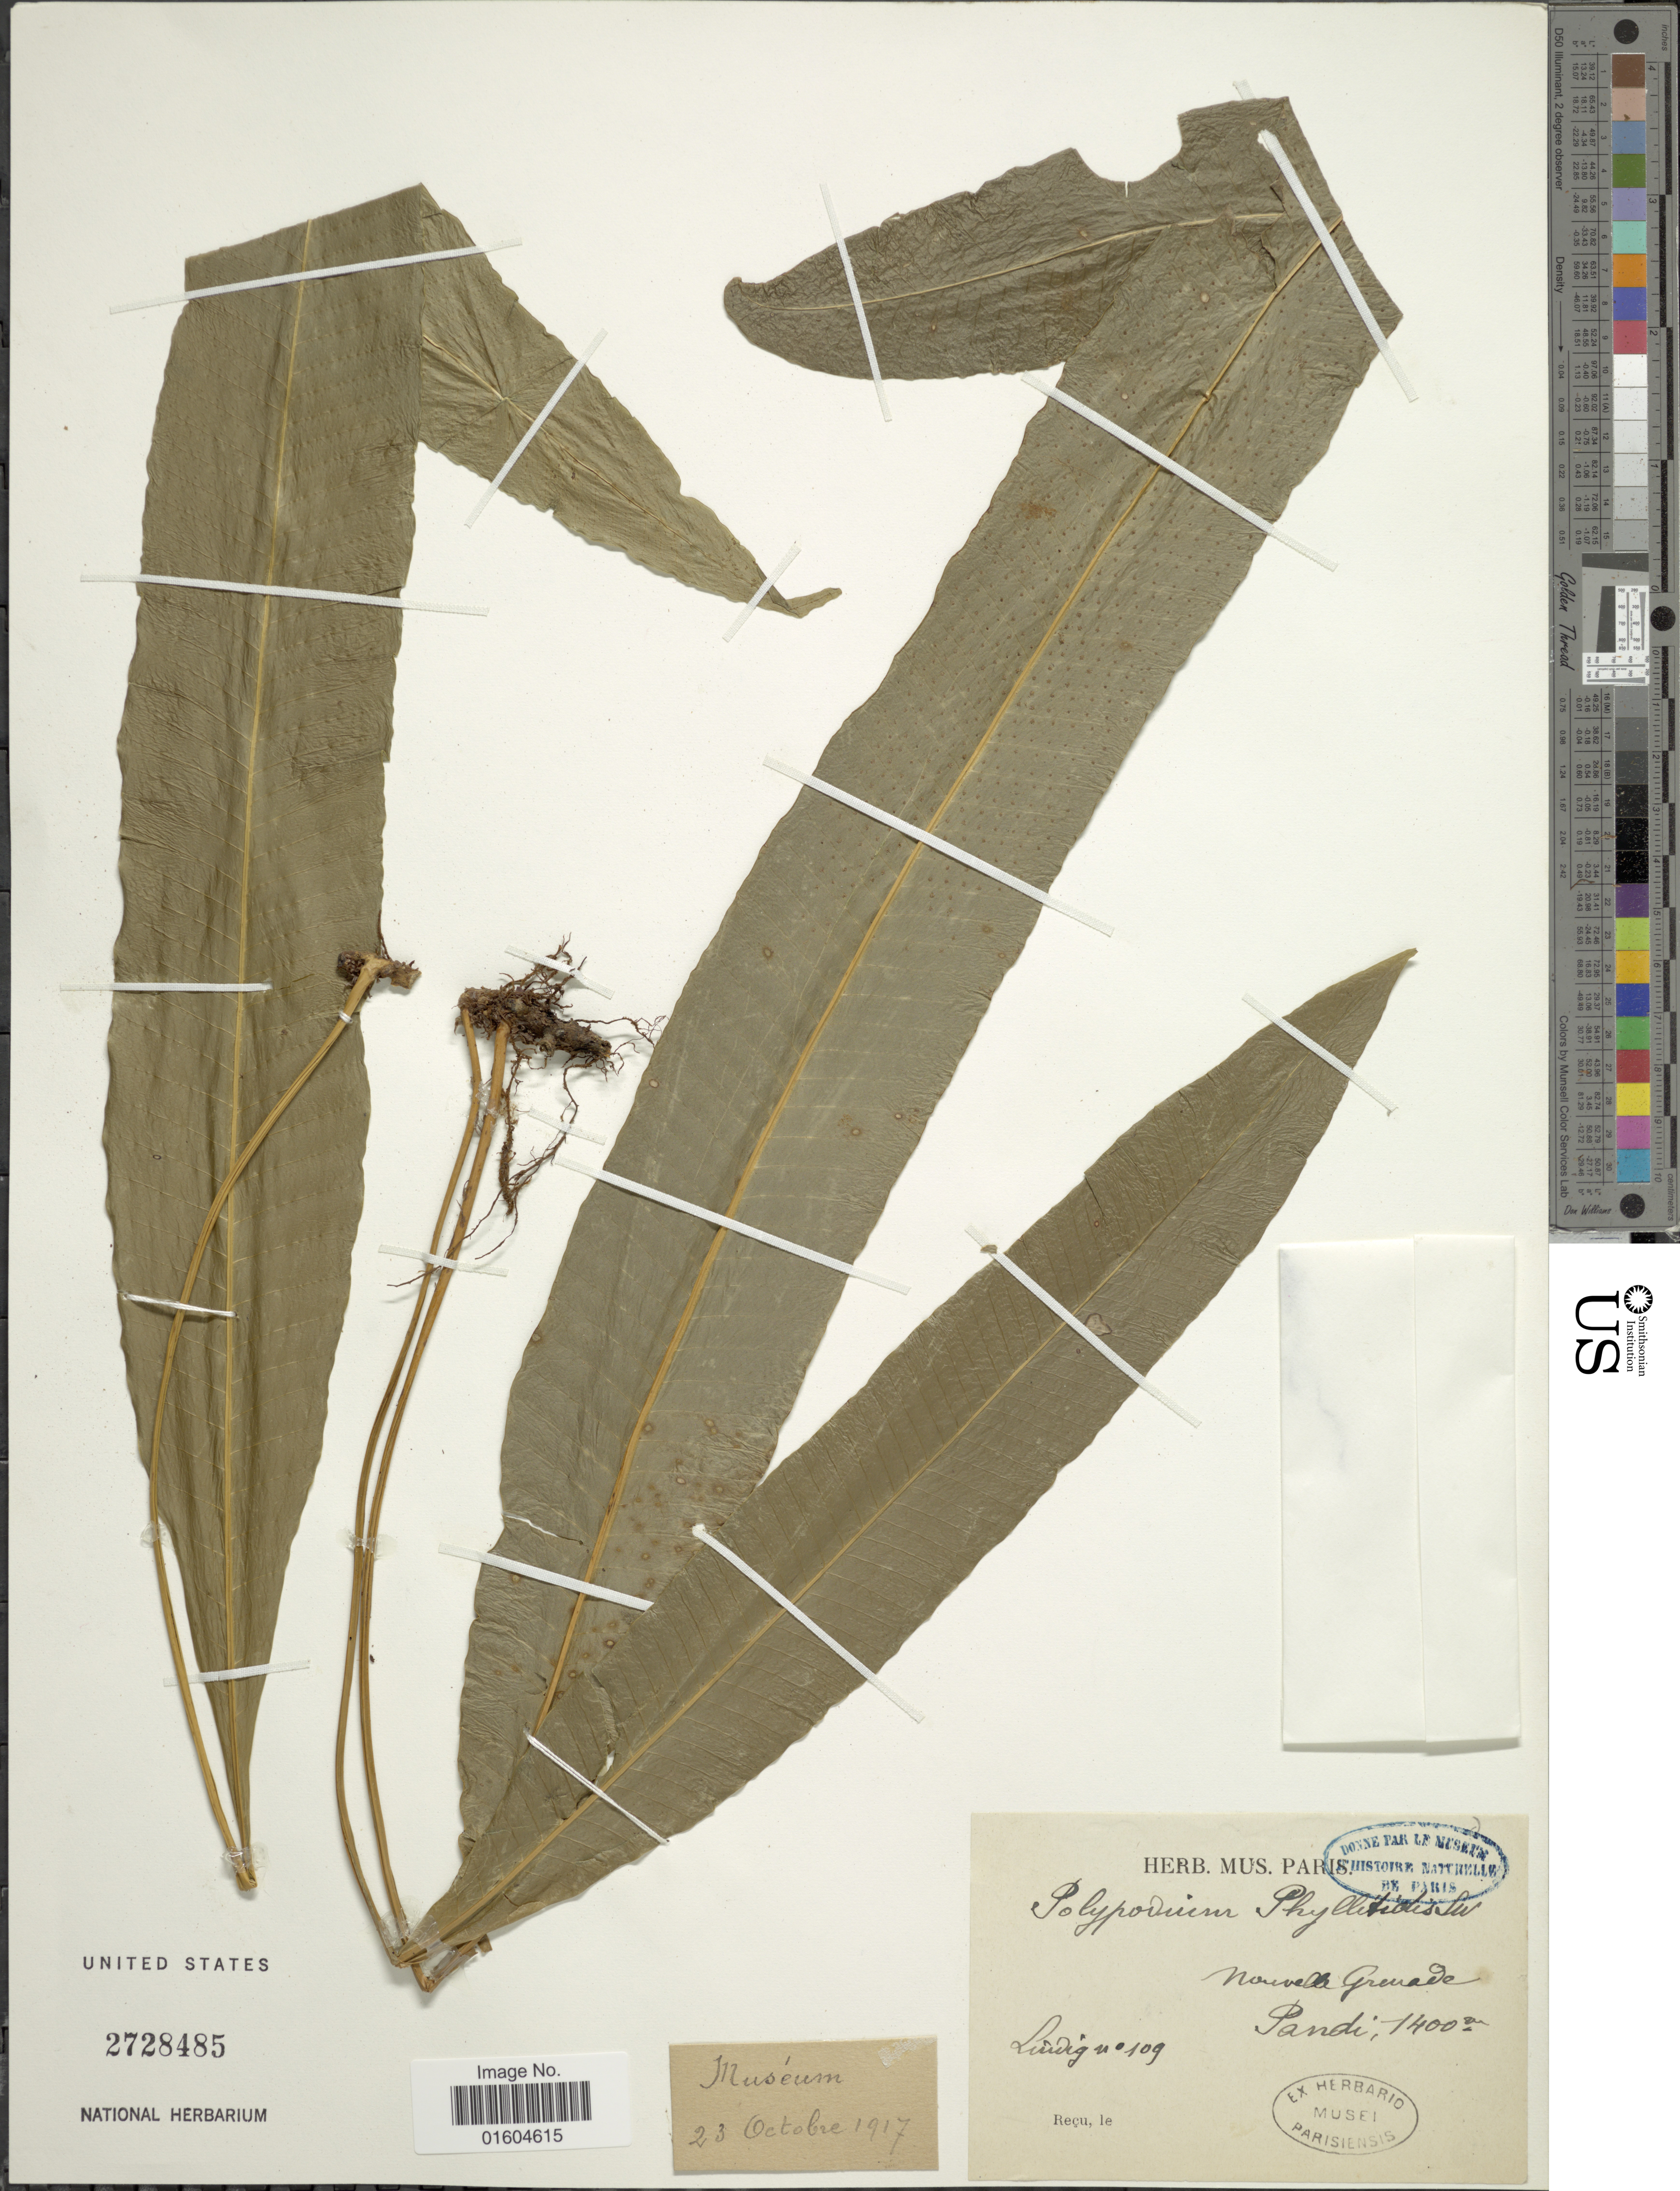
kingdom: Plantae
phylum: Tracheophyta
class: Polypodiopsida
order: Polypodiales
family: Polypodiaceae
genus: Campyloneurum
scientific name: Campyloneurum phyllitidis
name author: (L.) C. Presl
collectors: -. Lindig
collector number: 109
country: Colombia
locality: Nouvelle Grenade, Pandi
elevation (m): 1400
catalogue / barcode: US 2728485